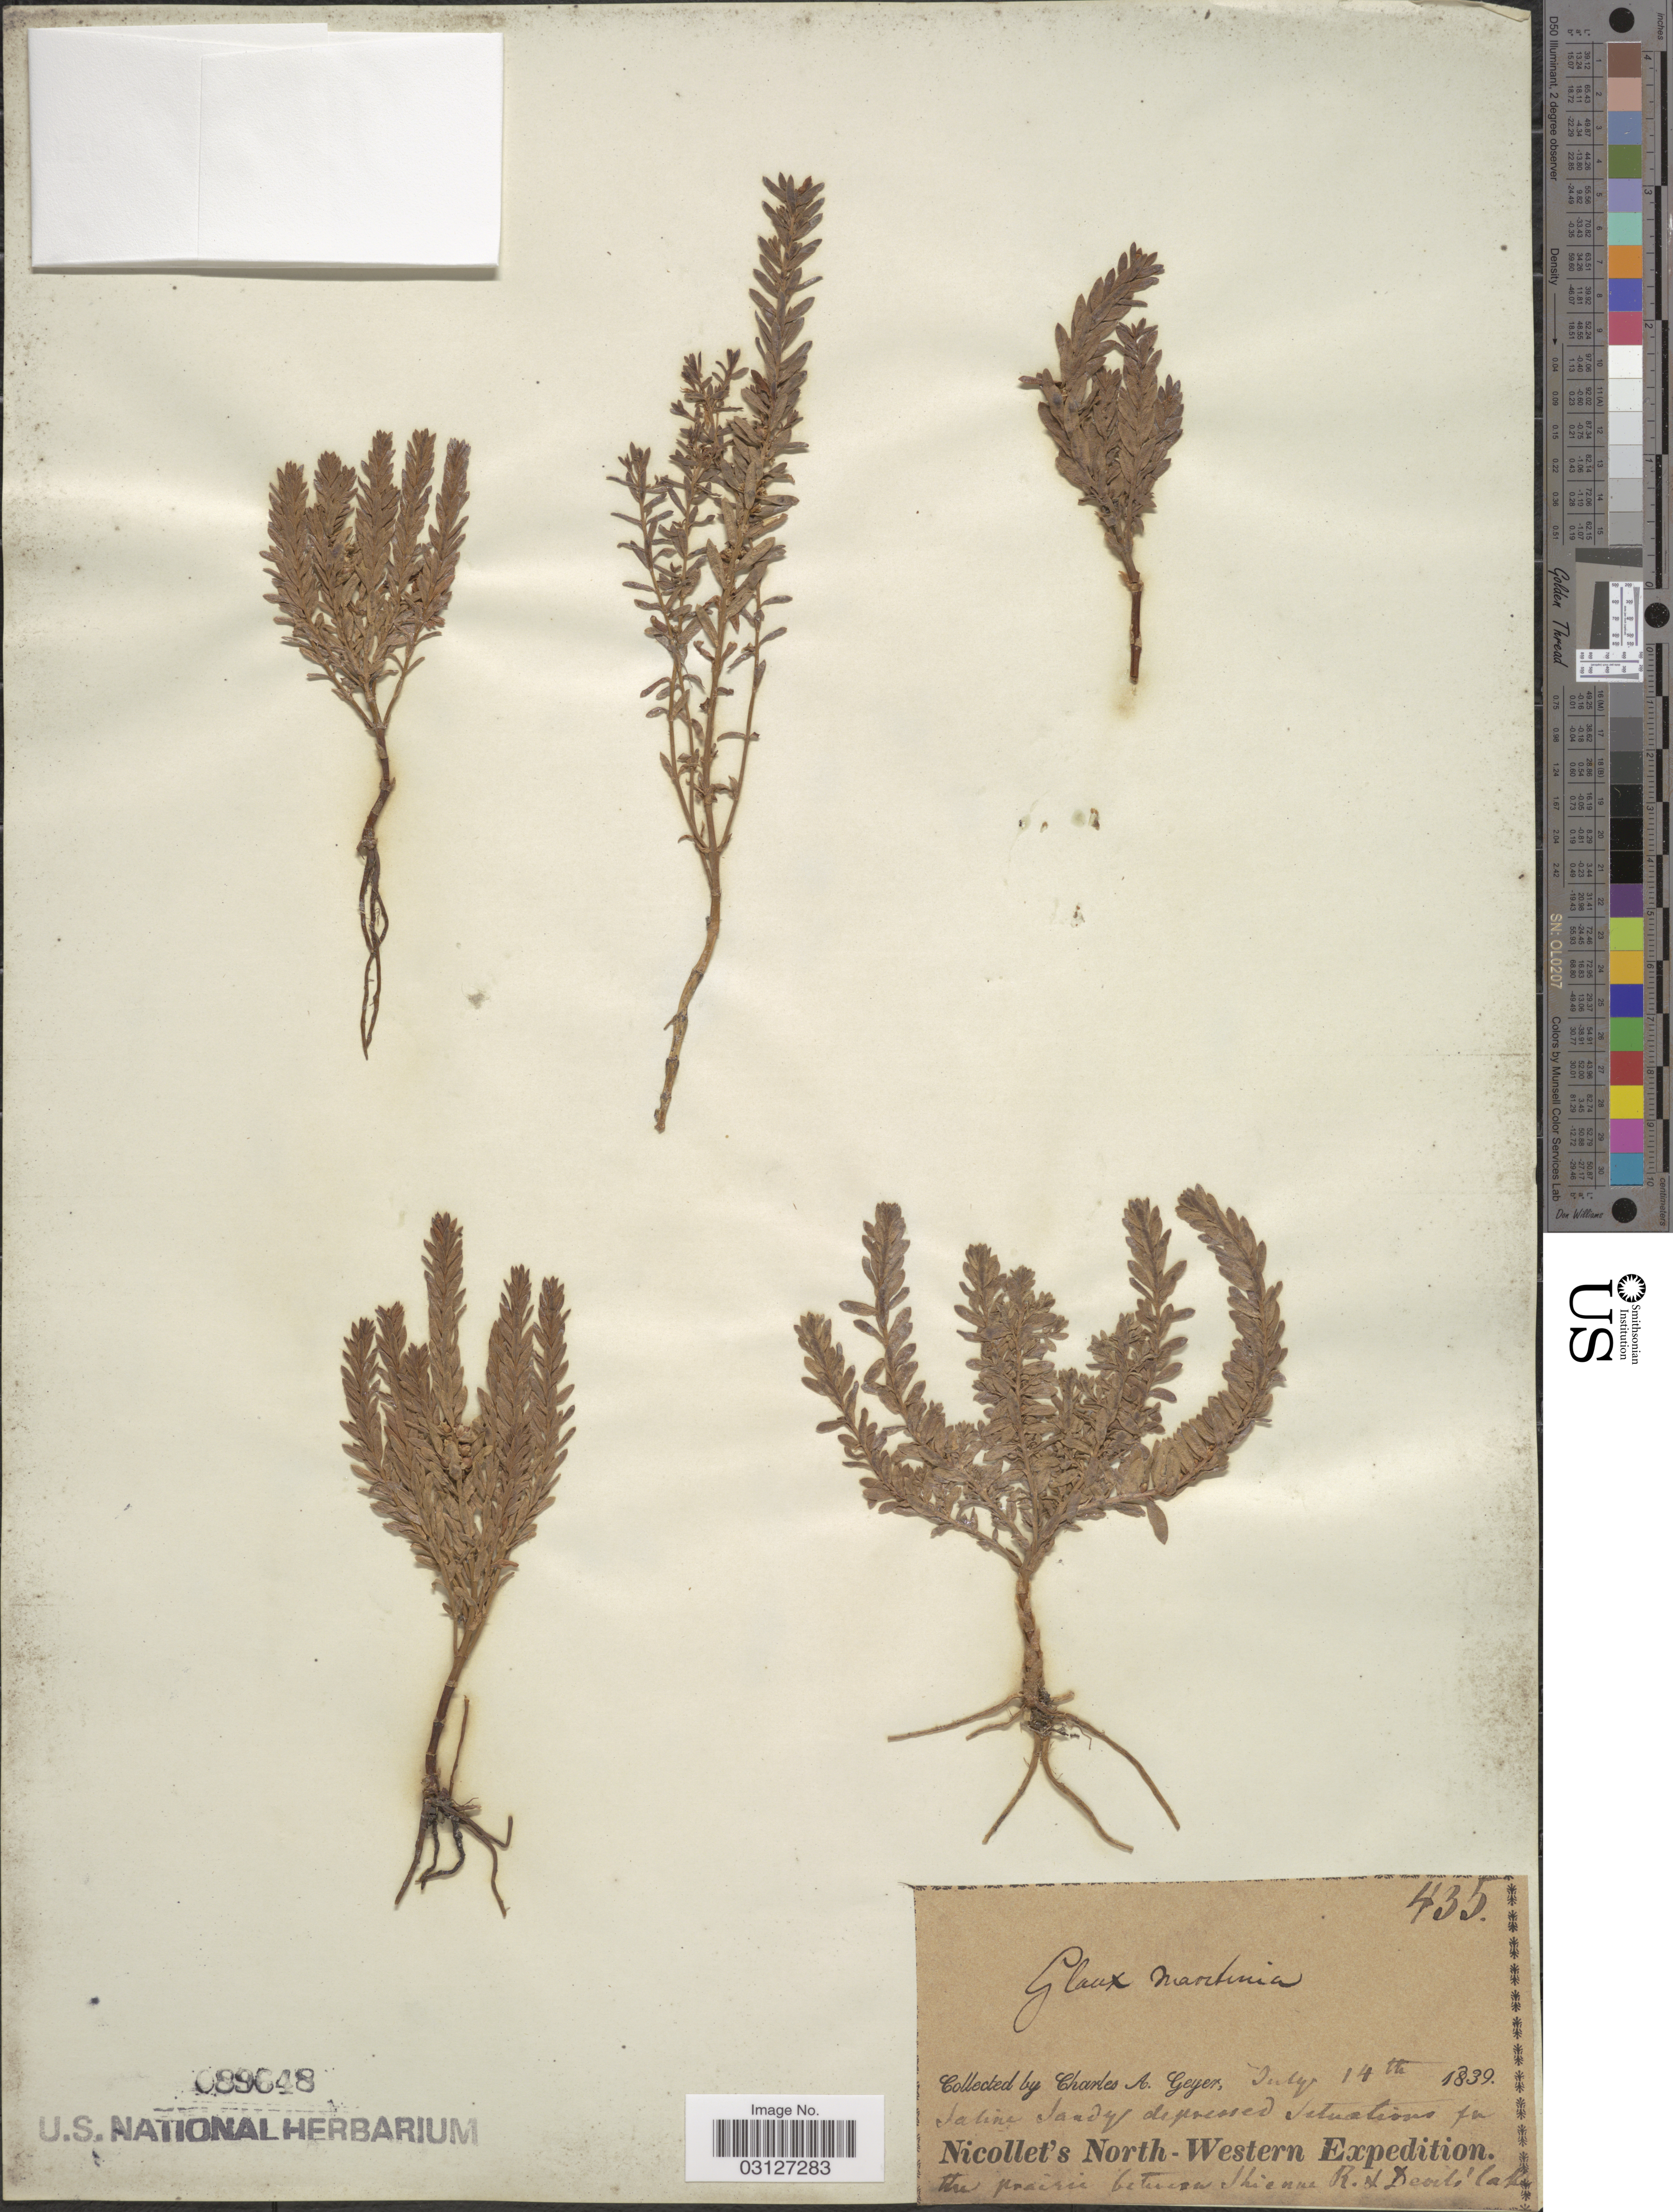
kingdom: Plantae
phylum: Tracheophyta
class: Magnoliopsida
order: Ericales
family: Primulaceae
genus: Glaux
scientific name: Glaux maritima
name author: L.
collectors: C. A. Geyer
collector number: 435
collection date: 1839-07-14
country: United States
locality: The prairie between Shienne R. & Devil's lake.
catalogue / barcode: US 89648